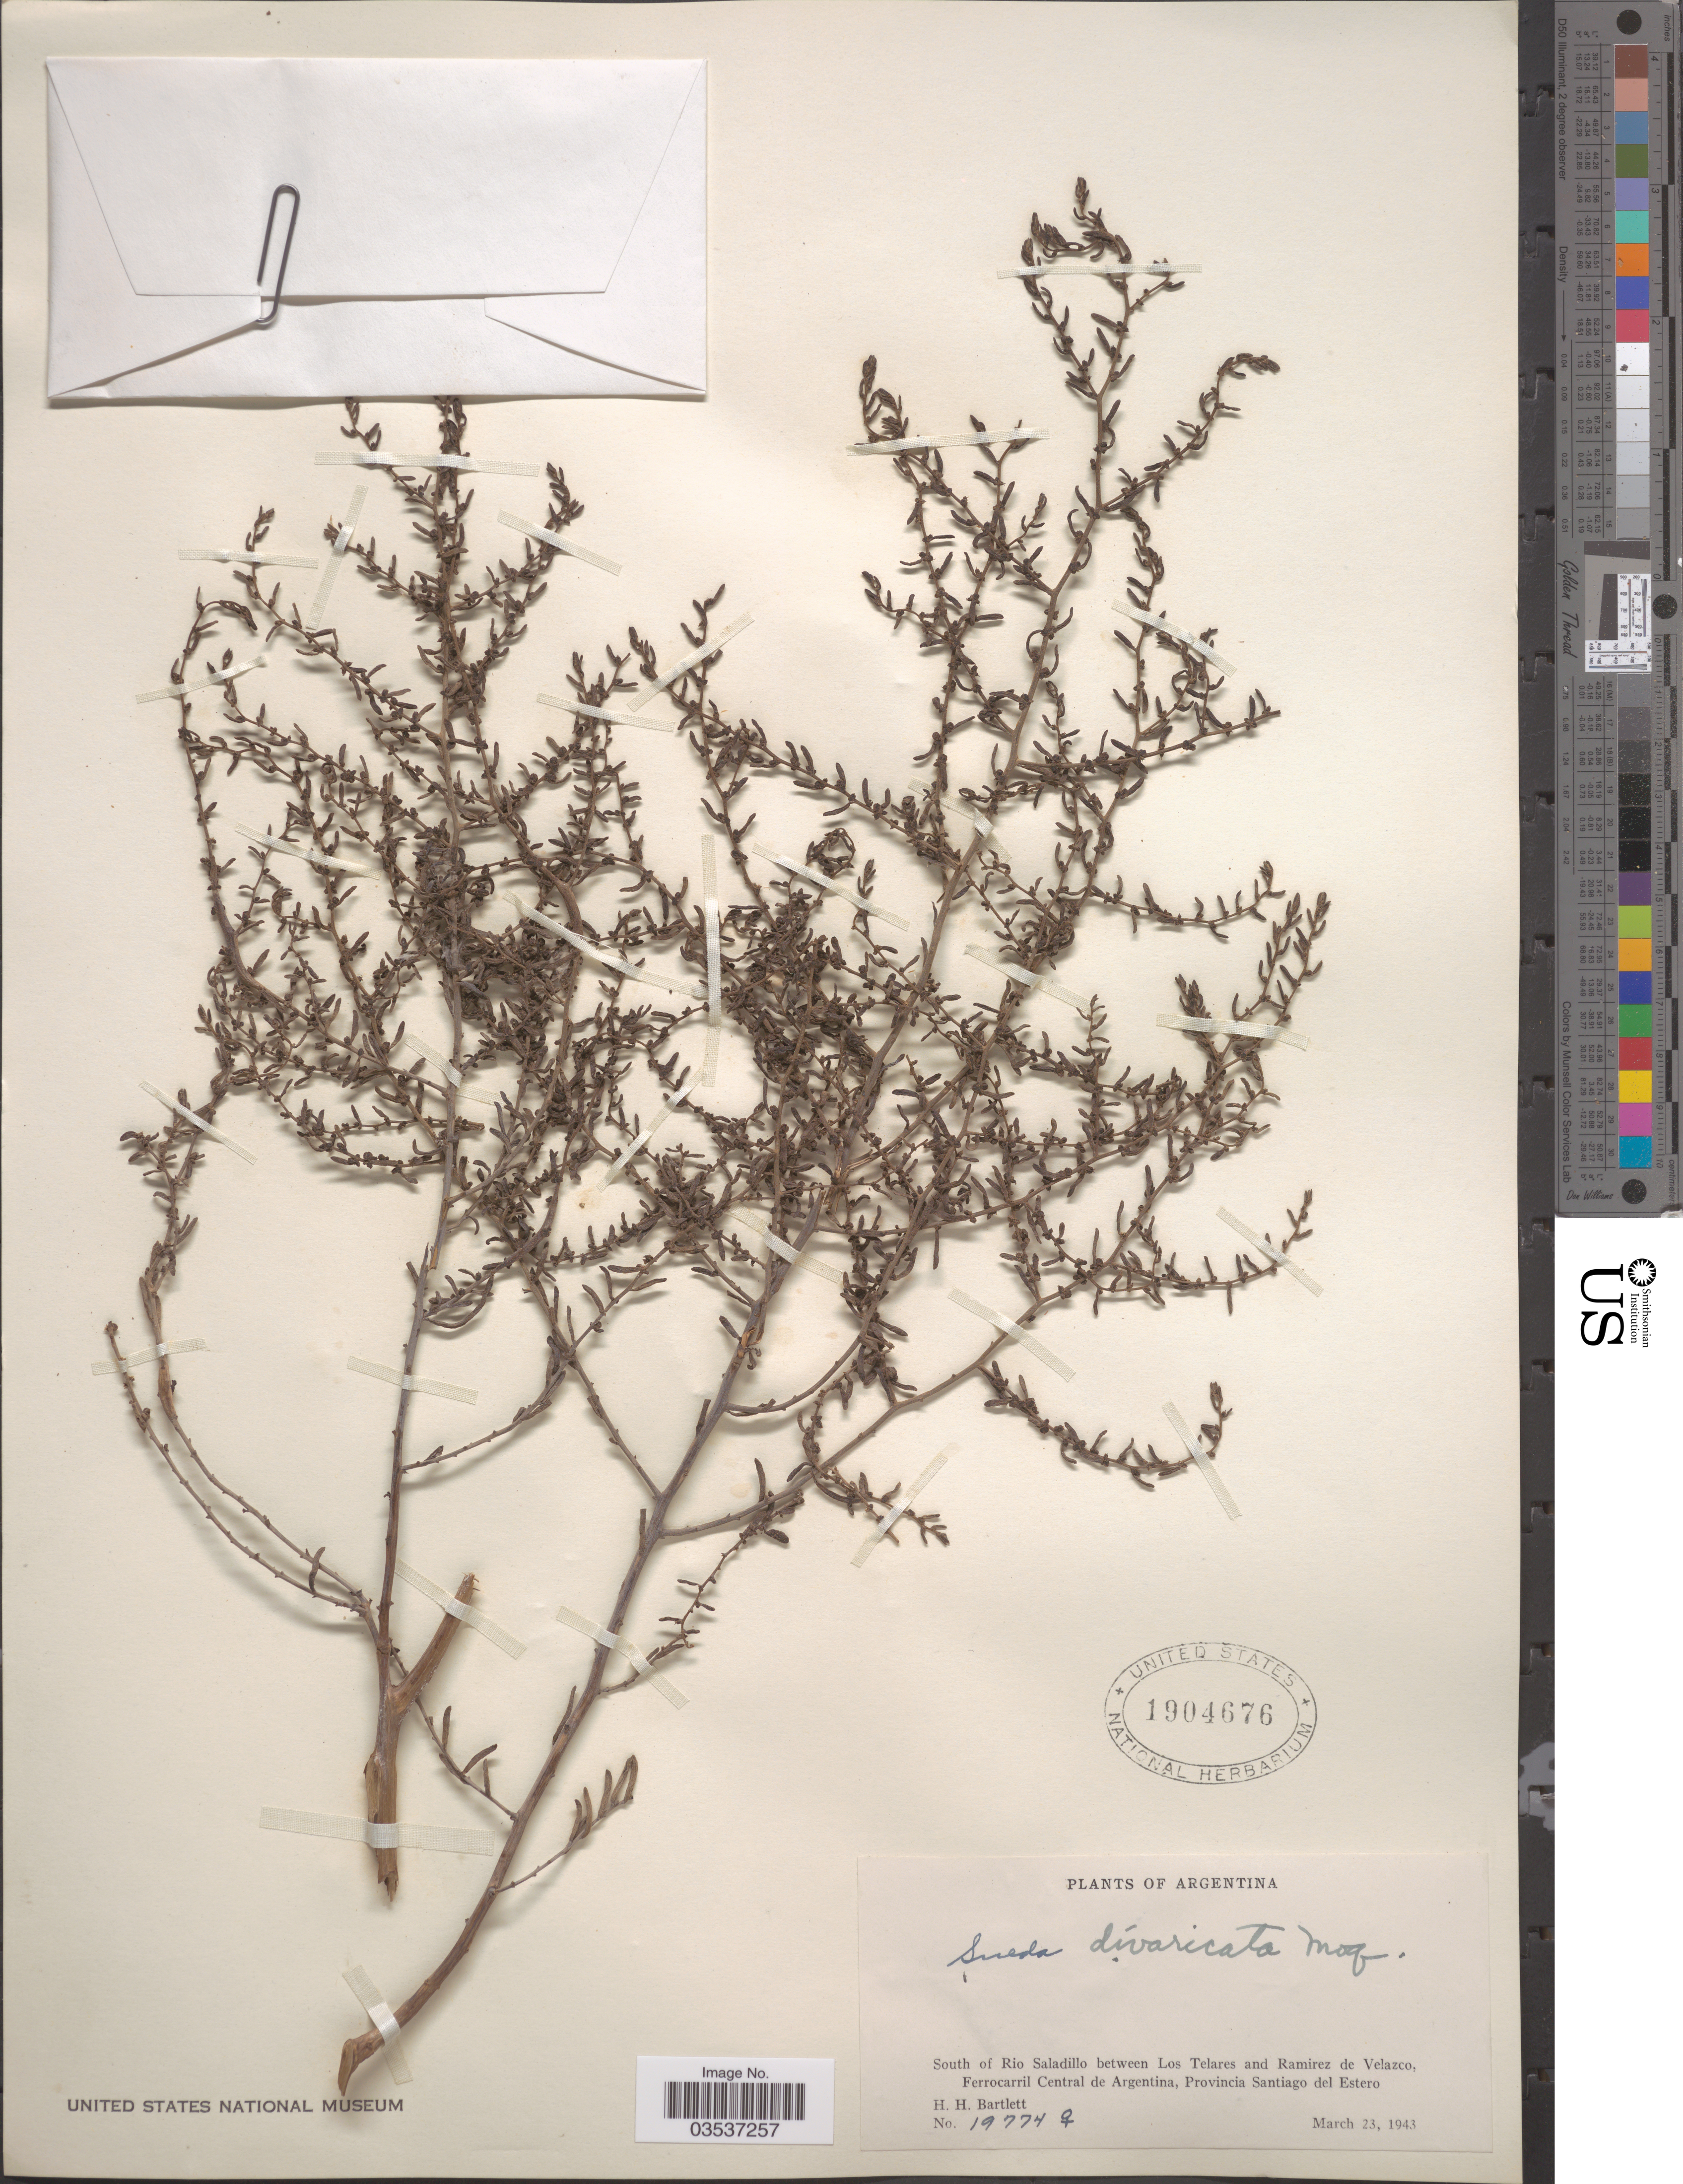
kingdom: Plantae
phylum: Tracheophyta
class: Magnoliopsida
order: Caryophyllales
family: Amaranthaceae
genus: Suaeda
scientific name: Suaeda divaricata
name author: Moq.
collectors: H. H. Bartlett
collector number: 19774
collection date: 1943-03-23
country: Argentina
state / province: Santiago del Estero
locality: South of Rio Saladillo between Los Telares and Ramirez de Velazco, Ferrocarril Central de Argentina.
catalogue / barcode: US 1904676